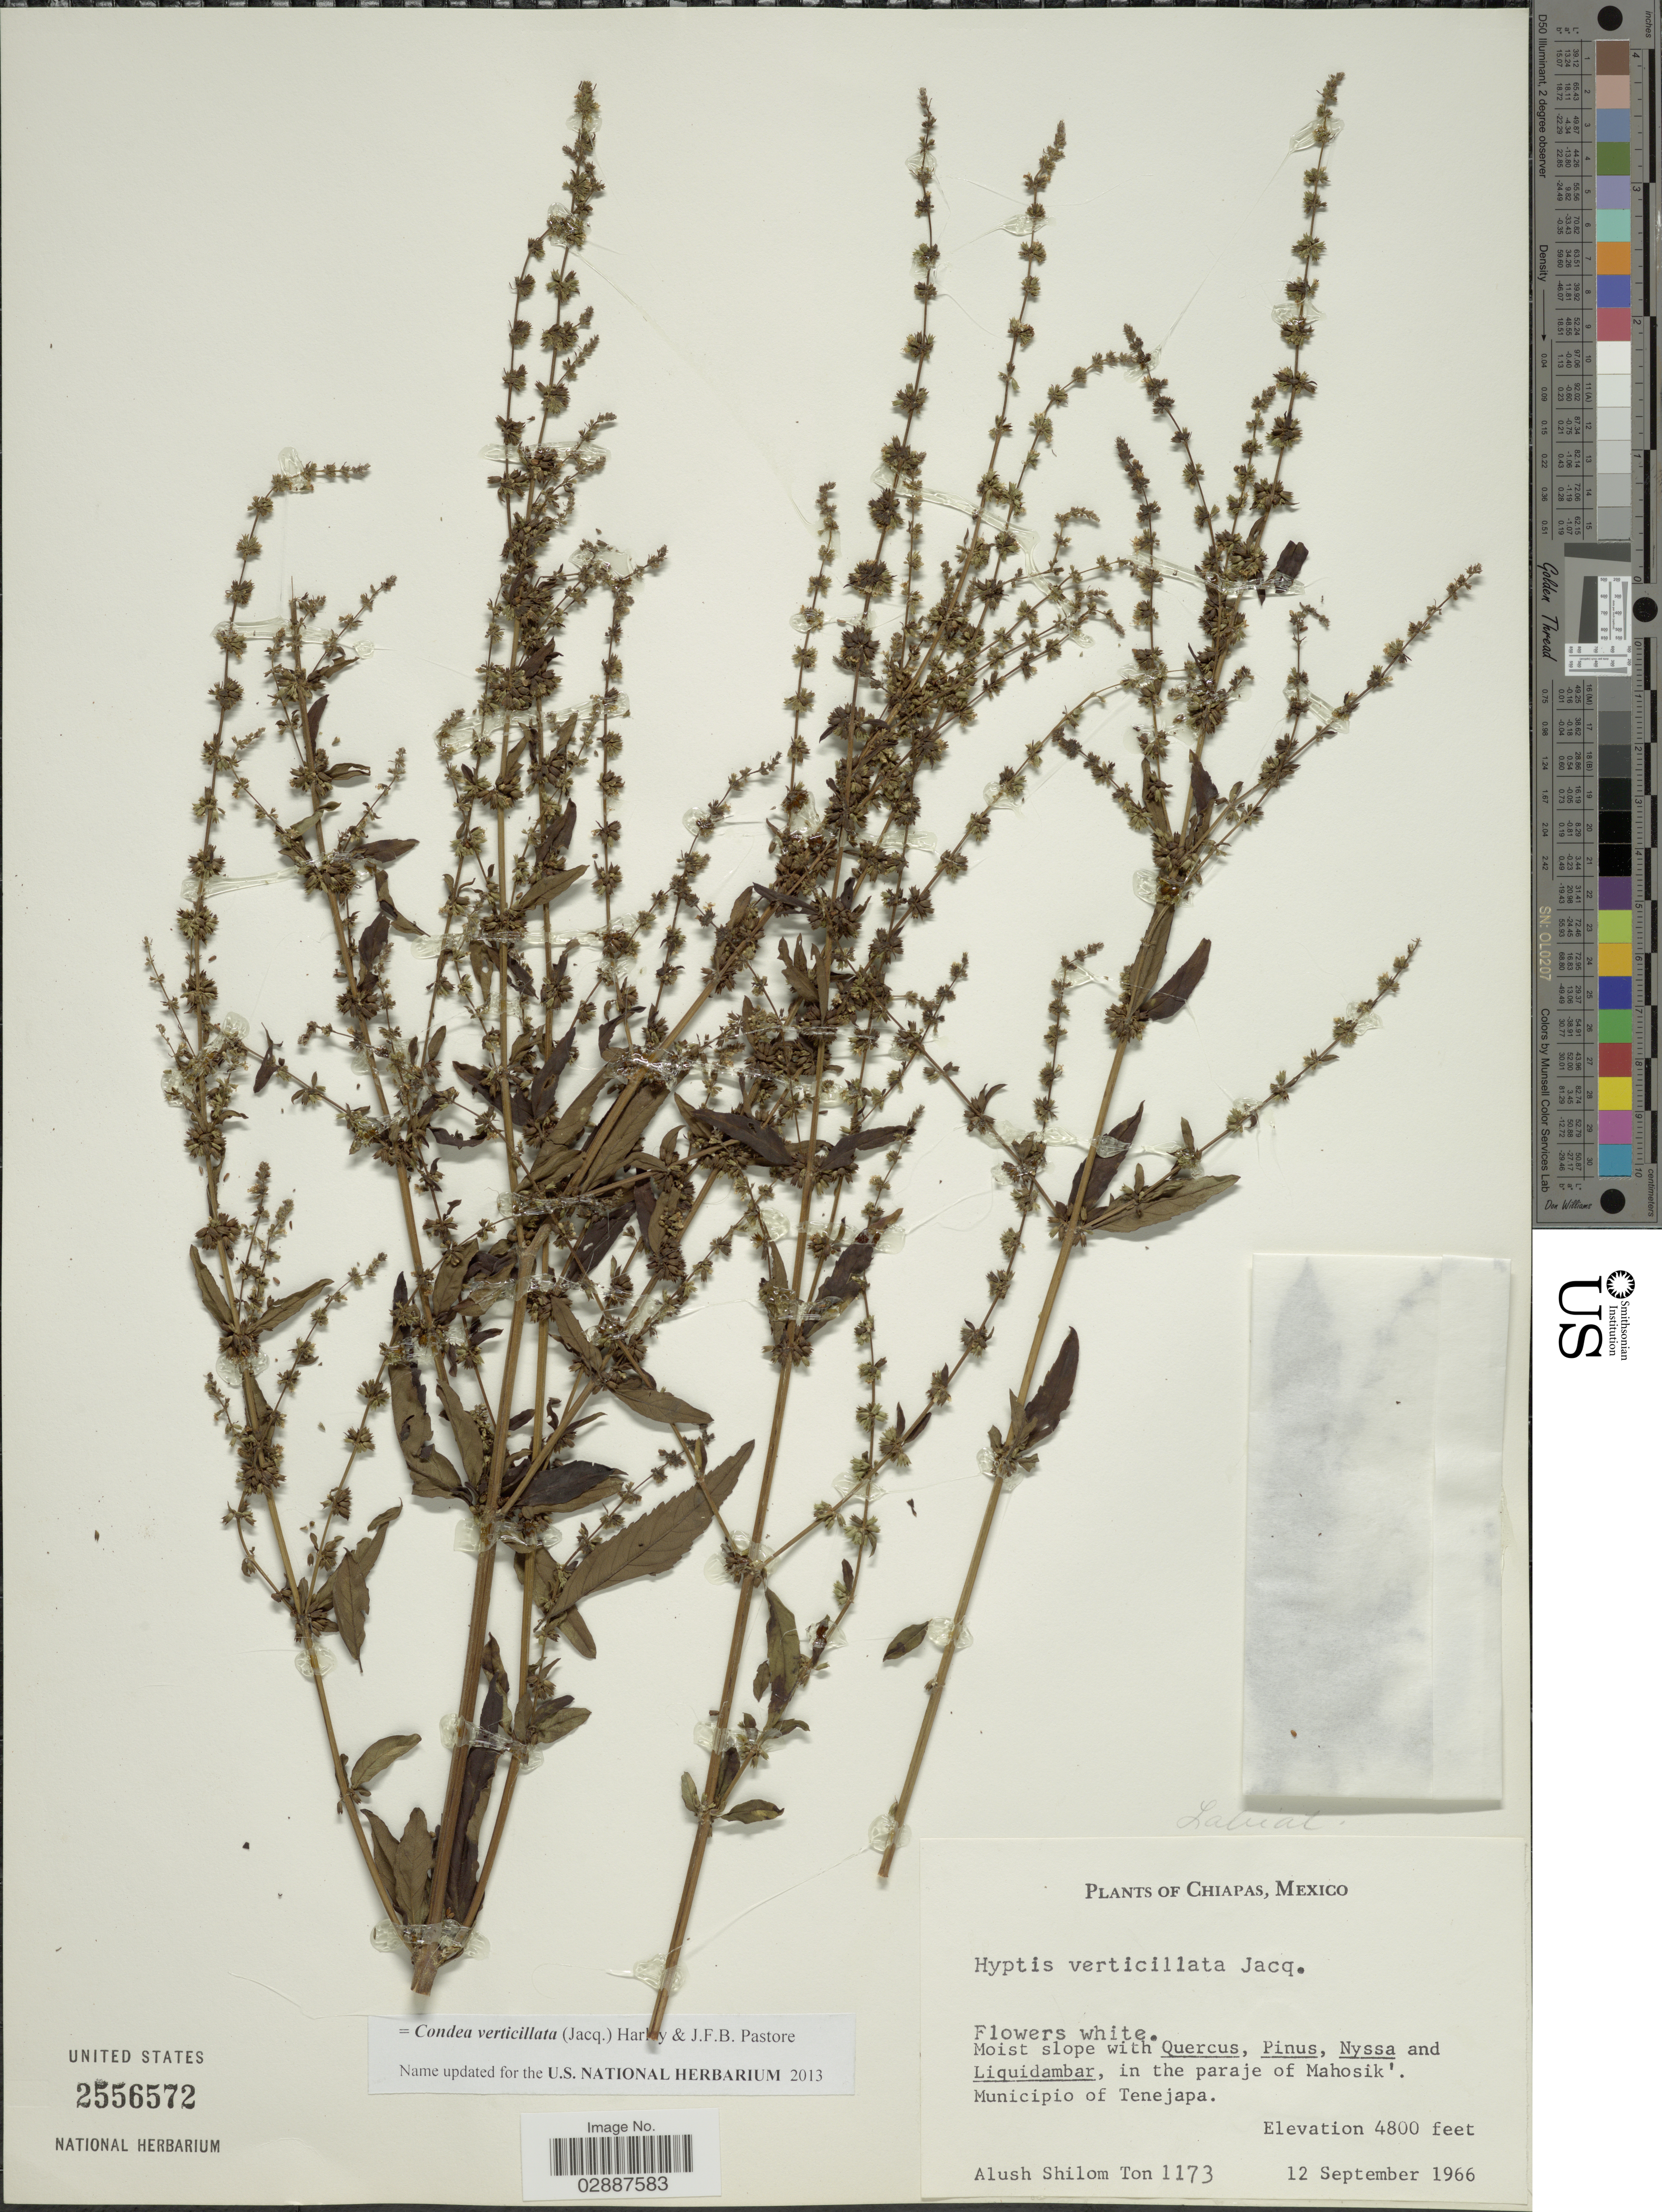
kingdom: Plantae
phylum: Tracheophyta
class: Magnoliopsida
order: Lamiales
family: Lamiaceae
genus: Condea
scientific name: Condea verticillata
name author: (Jacq.) Harley & J.F.B. Pastore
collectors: A. S. Ton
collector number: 1173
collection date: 1966-09-12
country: Mexico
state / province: Chiapas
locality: In the paraje of Mahosik' Municipio of Tenejapa.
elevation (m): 1463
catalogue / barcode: US 2556572